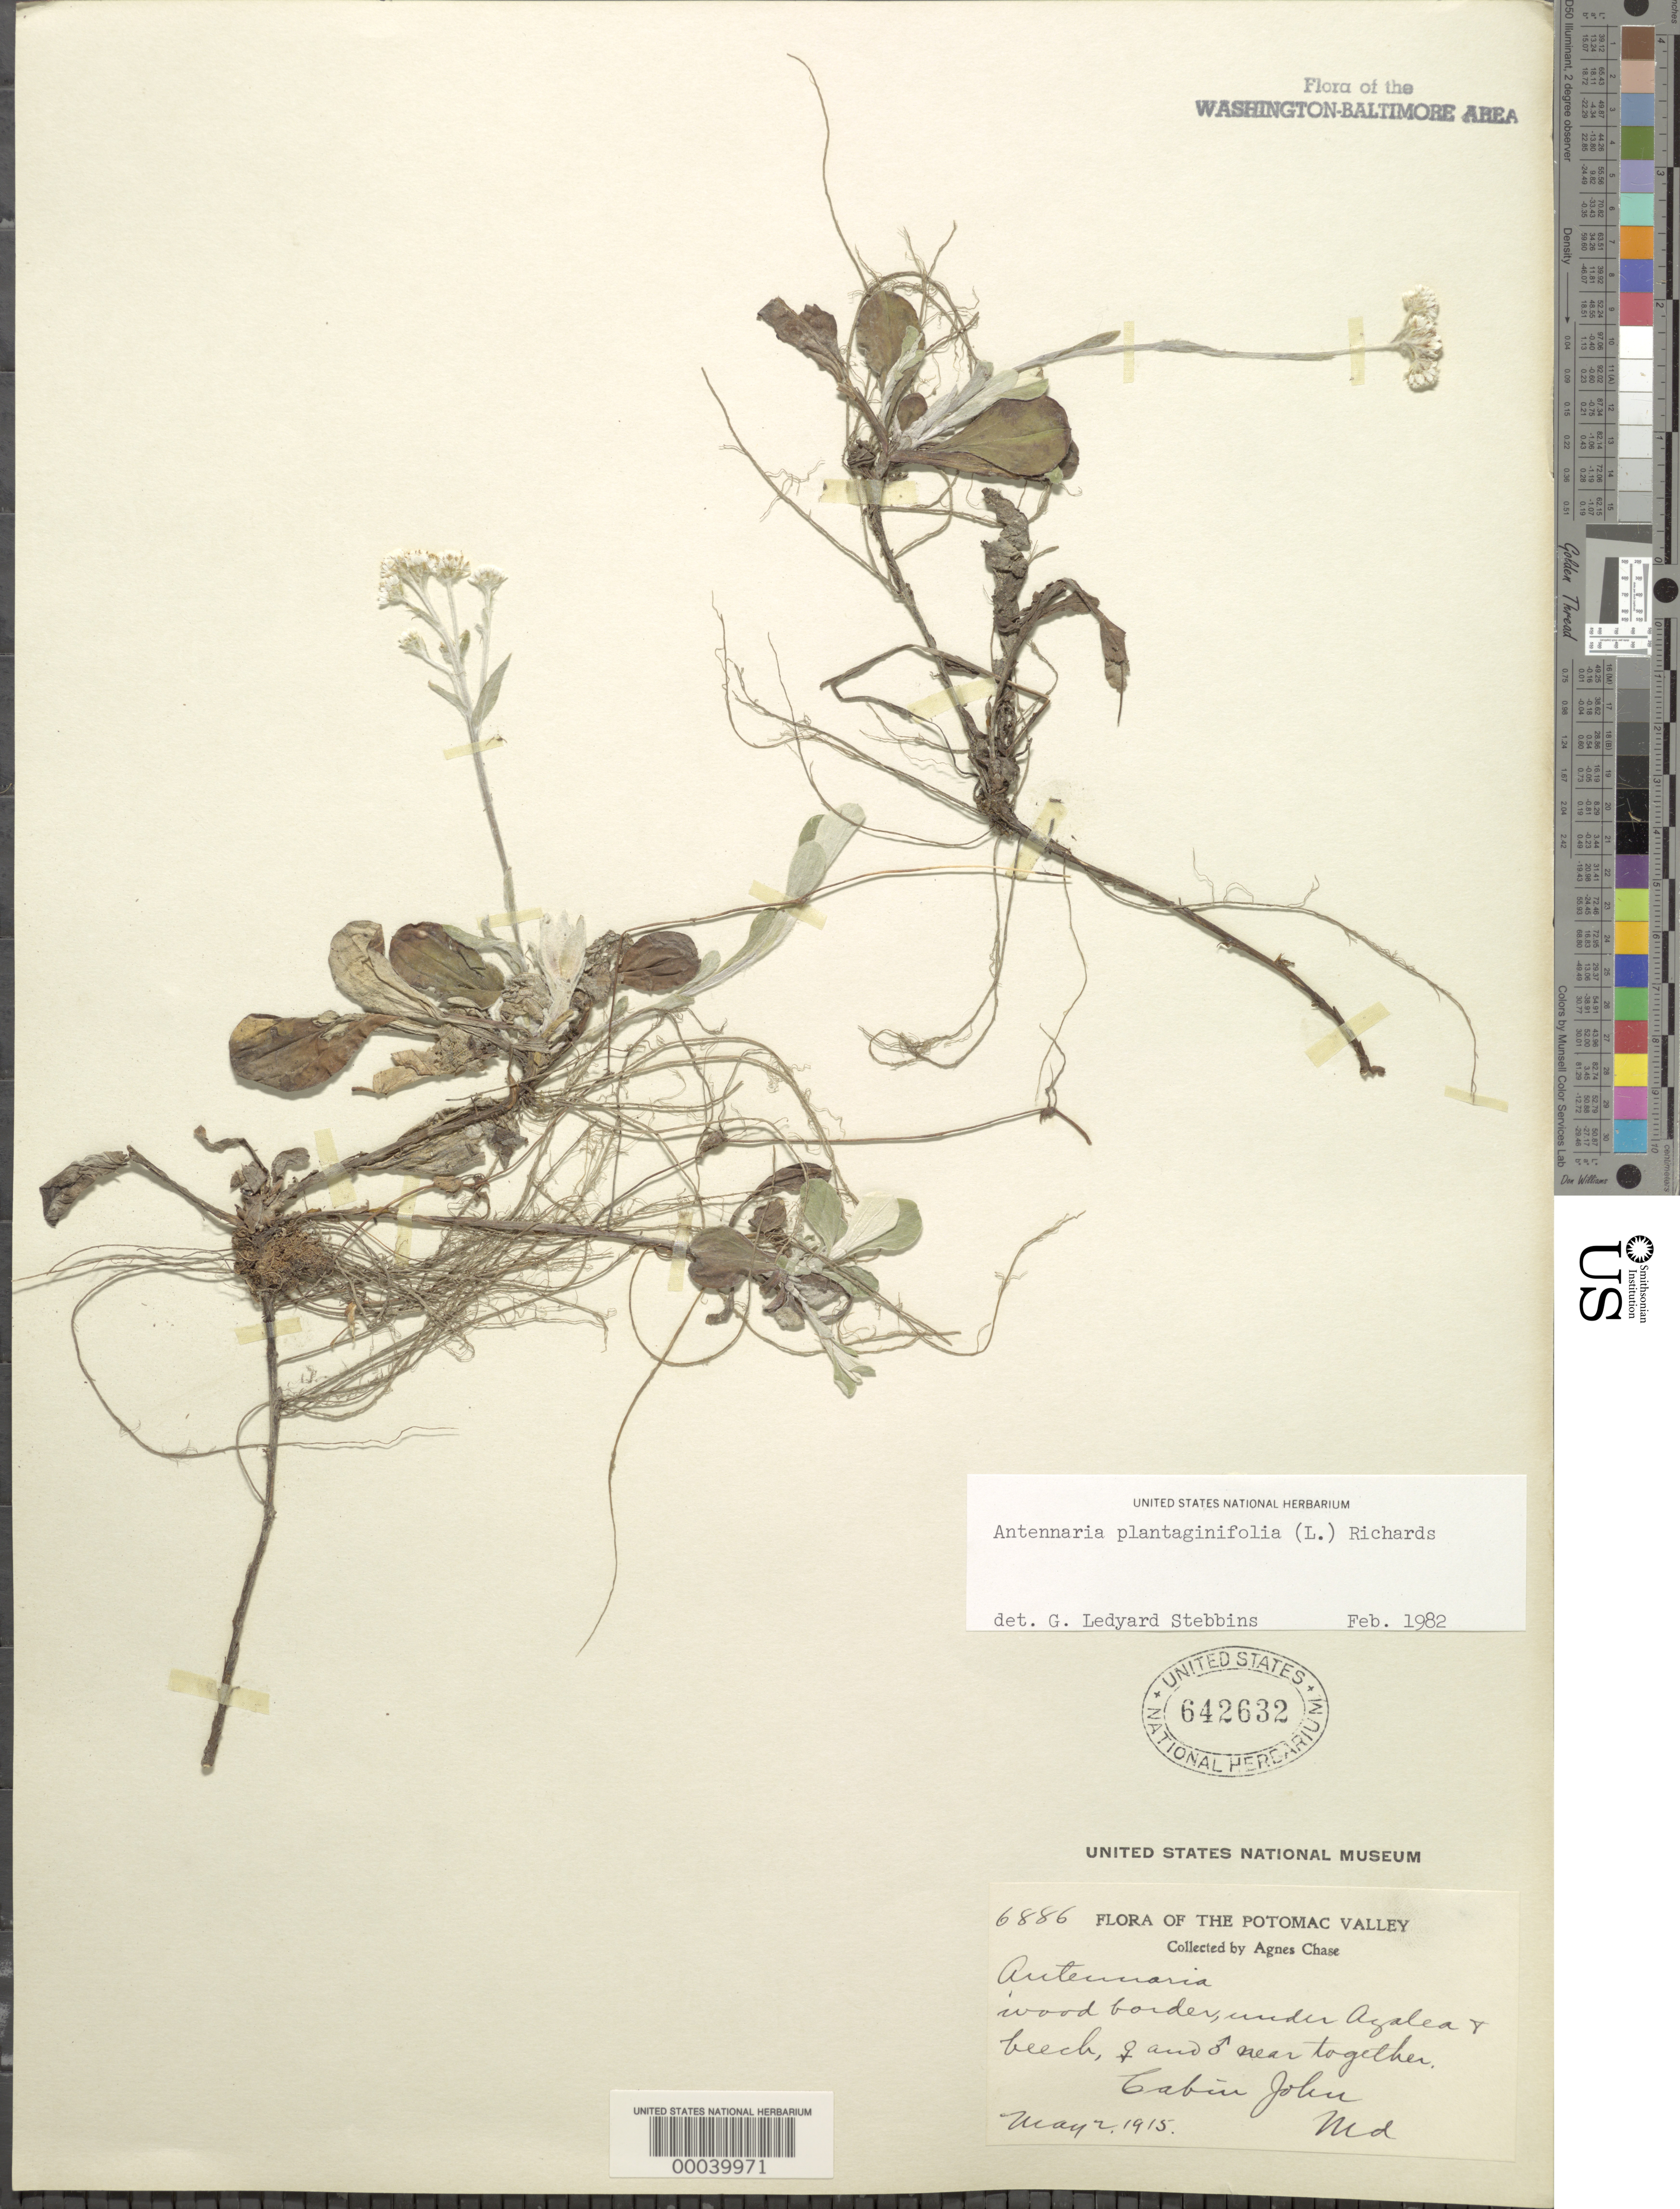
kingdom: Plantae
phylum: Tracheophyta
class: Magnoliopsida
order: Asterales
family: Asteraceae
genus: Antennaria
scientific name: Antennaria plantaginifolia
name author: (L.) Richardson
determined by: Stebbins, G. L.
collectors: A. Chase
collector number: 6886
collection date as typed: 02 May 1915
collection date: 1915-05-02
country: United States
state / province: Maryland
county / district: Montgomery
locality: Cabin John C. & O. Canal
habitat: Wood border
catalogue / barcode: US 642632